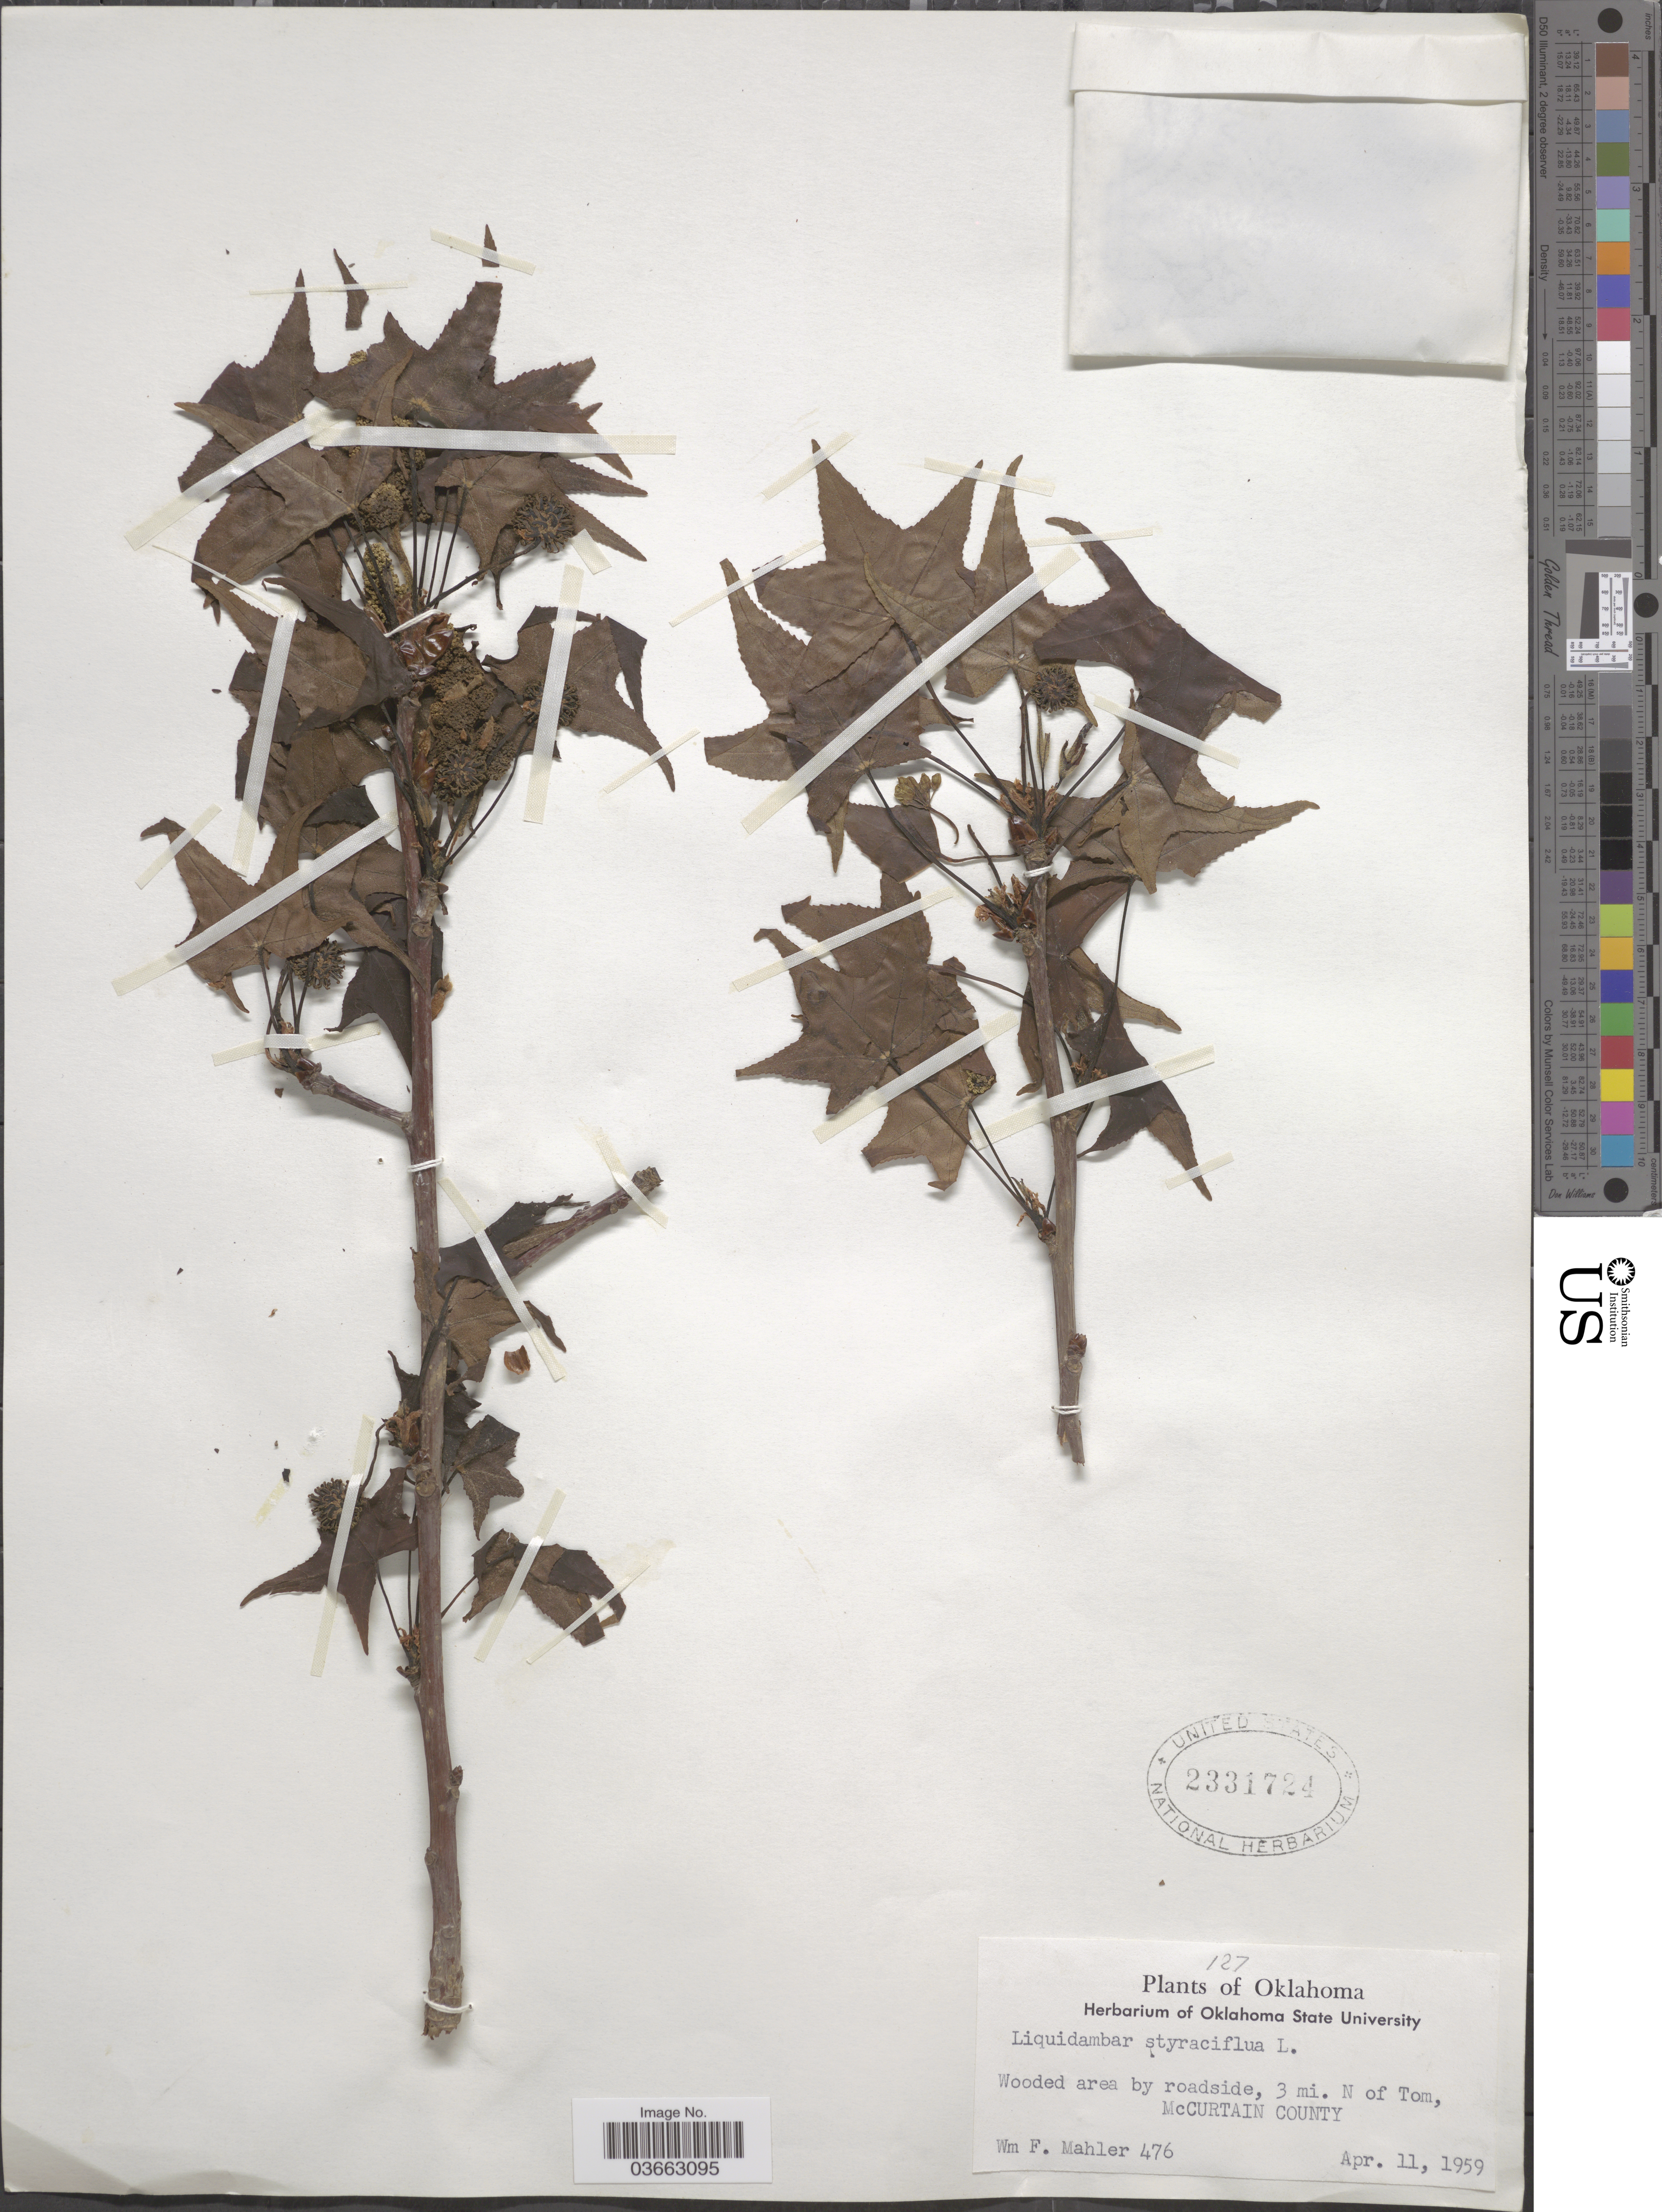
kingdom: Plantae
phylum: Tracheophyta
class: Magnoliopsida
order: Saxifragales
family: Altingiaceae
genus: Liquidambar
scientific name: Liquidambar styraciflua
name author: L.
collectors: W. F. Mahler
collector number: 476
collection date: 1959-04-11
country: United States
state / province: Oklahoma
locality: Wooded area by roadside, 3 mi. N of Tom, McCurtain County.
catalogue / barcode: US 2331724